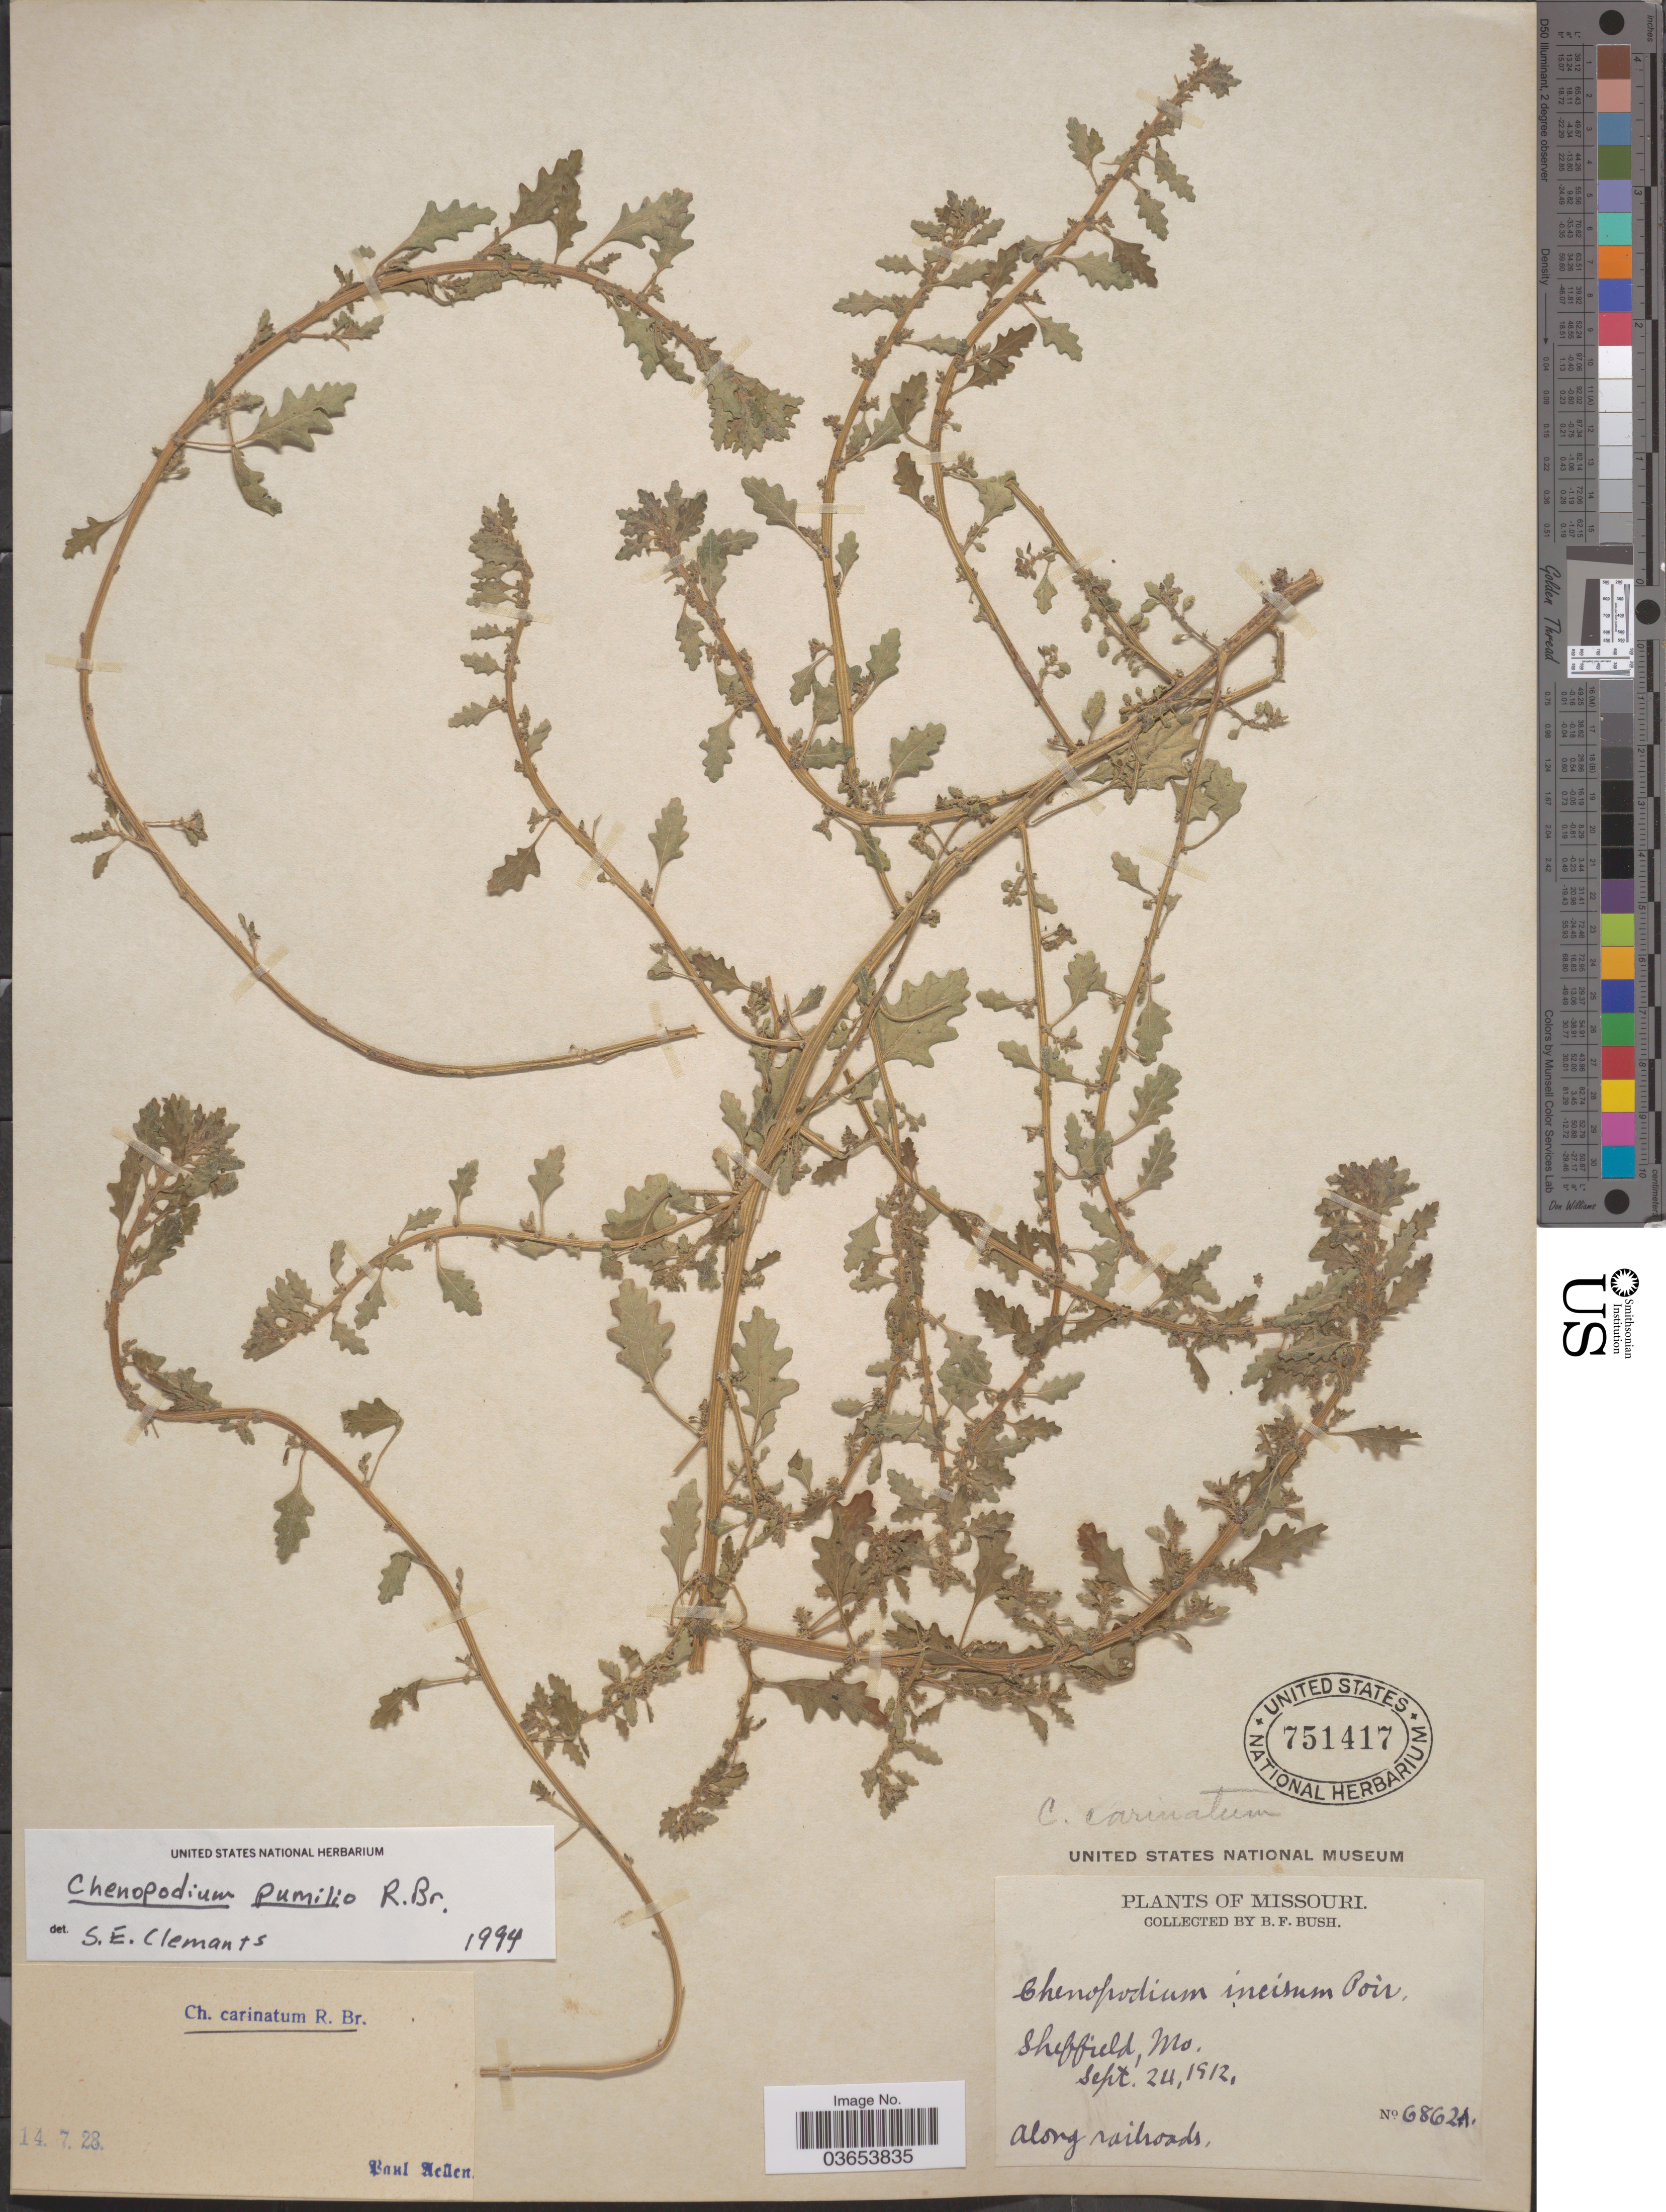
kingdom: Plantae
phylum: Tracheophyta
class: Magnoliopsida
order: Caryophyllales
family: Amaranthaceae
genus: Chenopodium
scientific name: Chenopodium pumilio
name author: R. Br.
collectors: B. F. Bush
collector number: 6862A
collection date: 1912-09-24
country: United States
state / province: Missouri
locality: Sheffield. Along railroads.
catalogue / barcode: US 751417